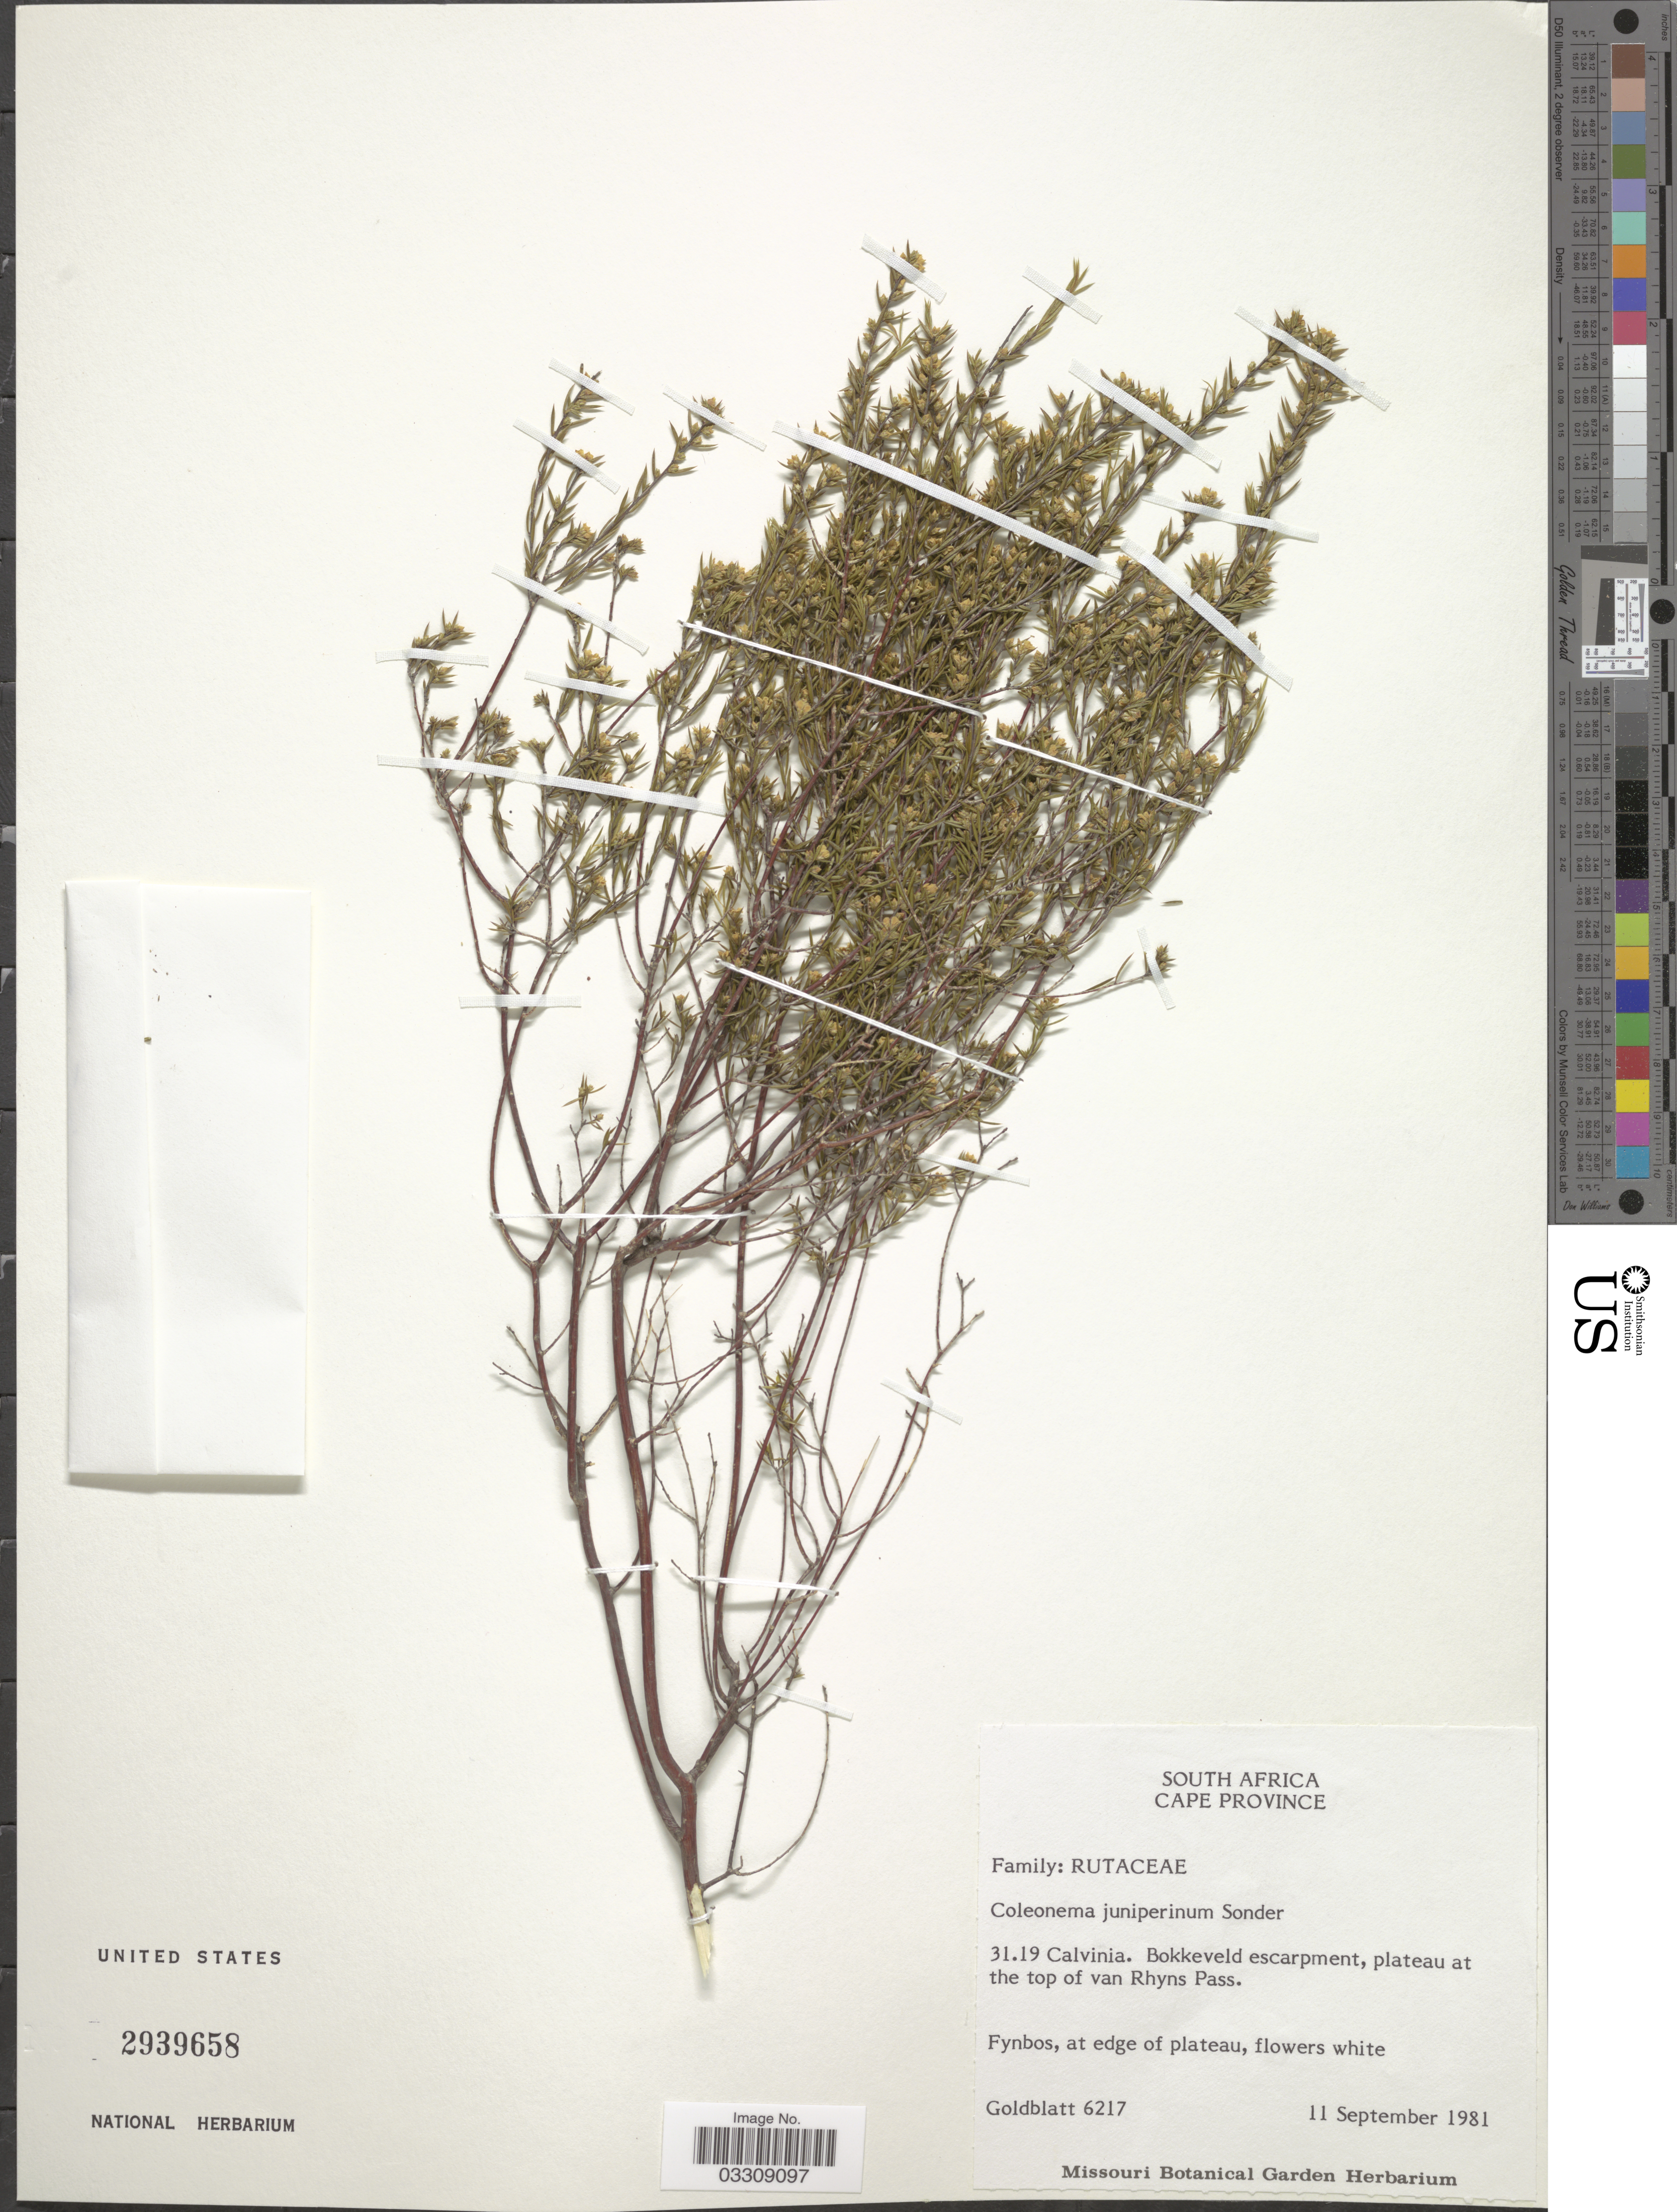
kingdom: Plantae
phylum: Tracheophyta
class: Magnoliopsida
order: Sapindales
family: Rutaceae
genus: Coleonema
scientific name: Coleonema juniperifolium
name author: Eckl. & Zeyh.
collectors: Goldblatt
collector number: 6217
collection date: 1981-09-11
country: South Africa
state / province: Northern Cape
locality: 31.19 Calvinia. Bokkeveld escarpment, plateau at the top of van Rhyns Pass.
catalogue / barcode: US 2939658